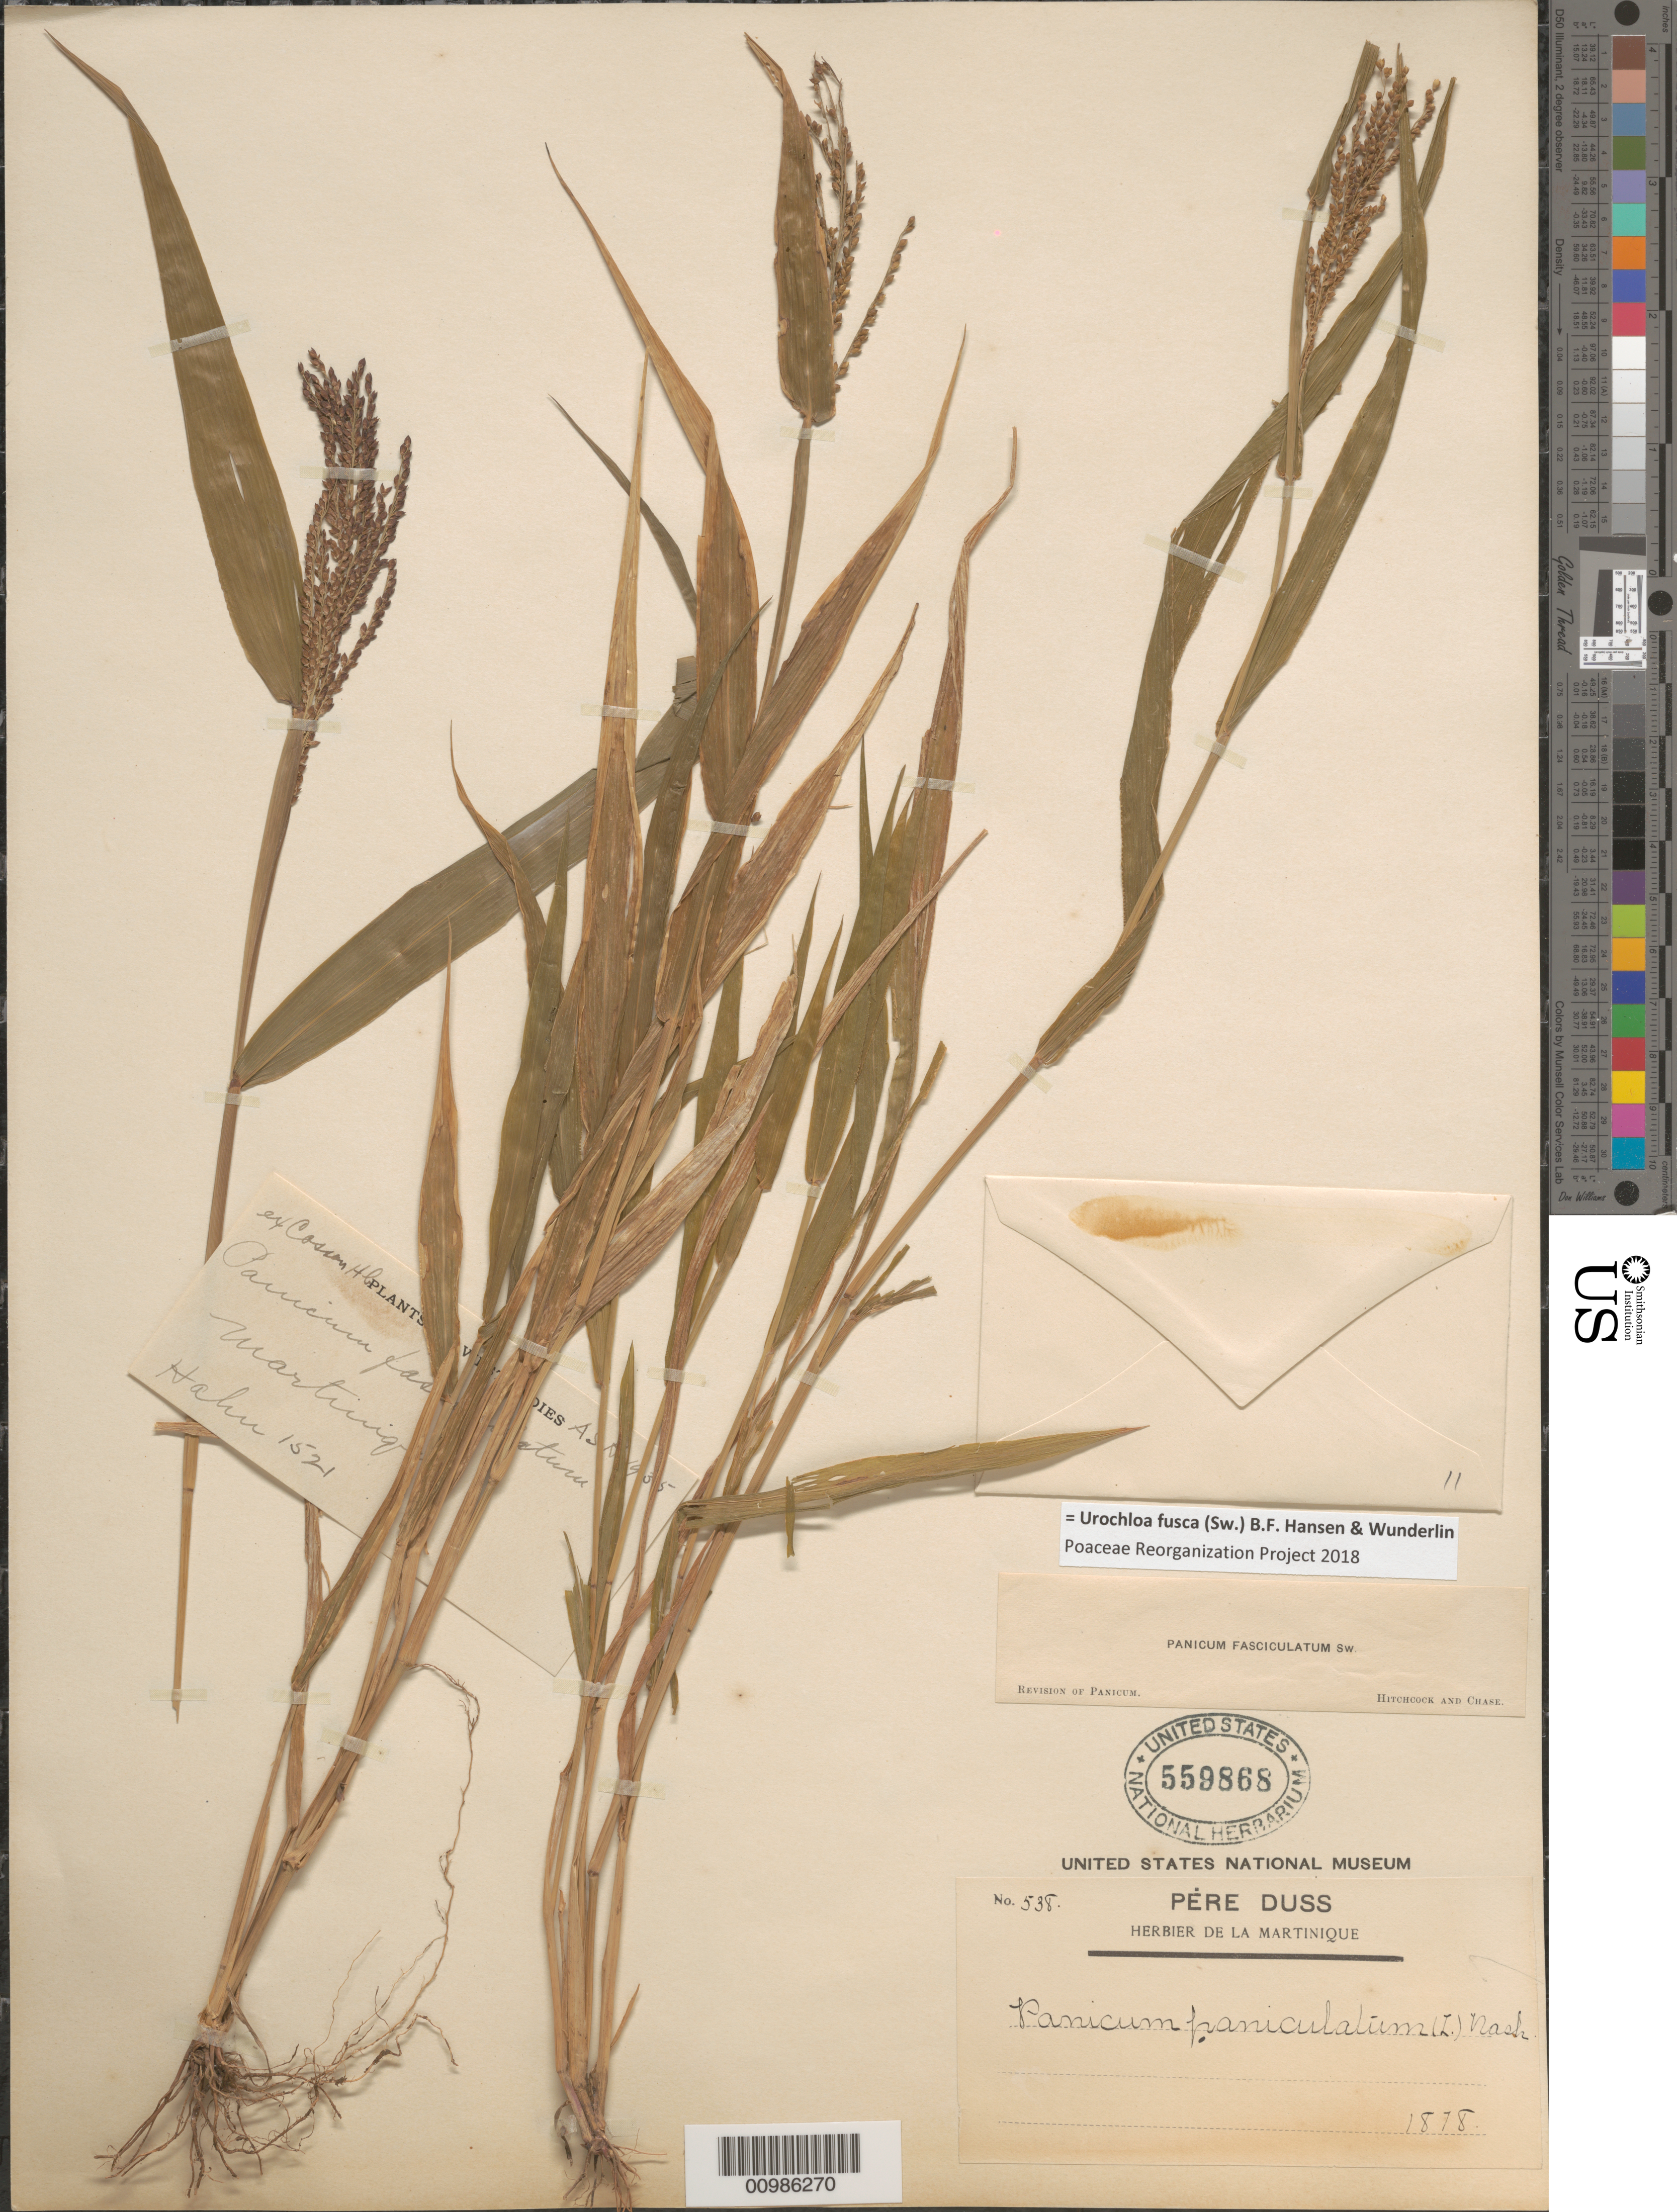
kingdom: Plantae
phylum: Tracheophyta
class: Liliopsida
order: Poales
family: Poaceae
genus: Brachiaria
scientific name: Brachiaria fasciculata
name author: (Sw.) Parodi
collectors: Père Duss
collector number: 538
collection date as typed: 1878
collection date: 1878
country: Martinique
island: Martinique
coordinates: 0 N, 0 E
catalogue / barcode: US 559868